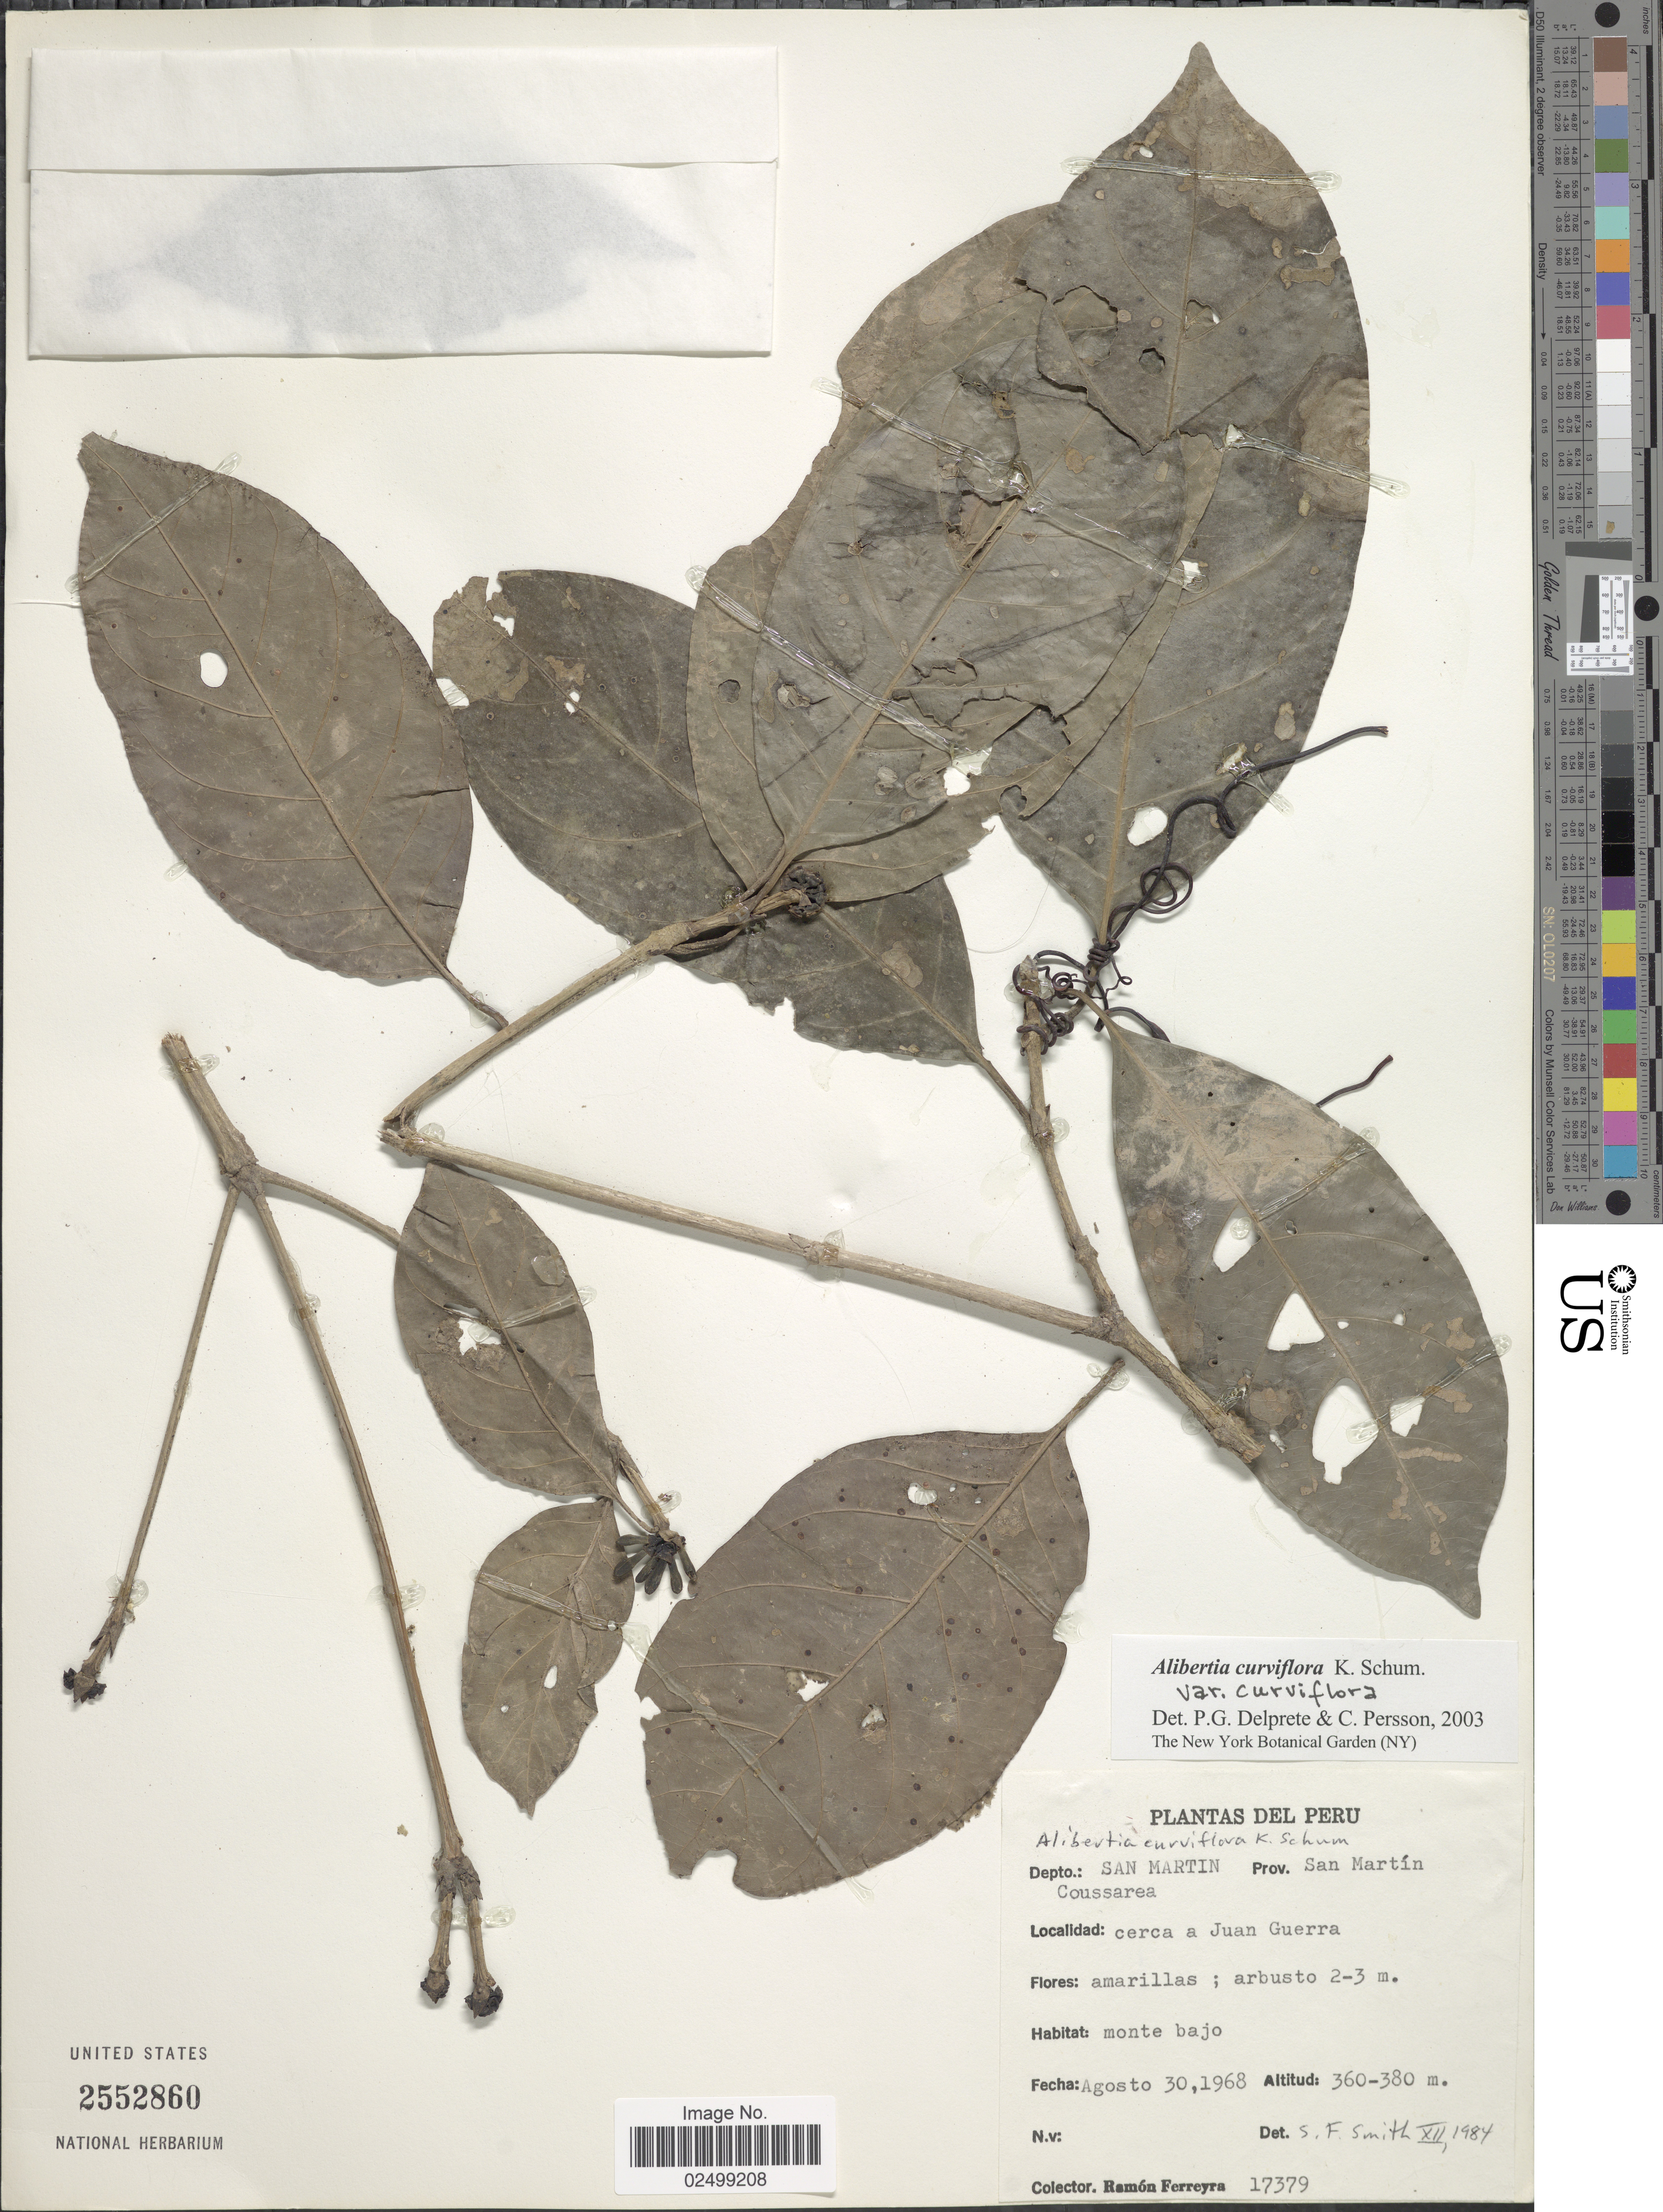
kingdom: Plantae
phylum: Tracheophyta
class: Magnoliopsida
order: Gentianales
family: Rubiaceae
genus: Alibertia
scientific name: Alibertia curviflora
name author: K. Schum.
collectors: R. A. Ferreyra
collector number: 17379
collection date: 1968-08-30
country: Peru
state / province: San Martín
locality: San Martin, cerca a Juan Guerra, monte bajo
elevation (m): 360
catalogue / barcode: US 2552860